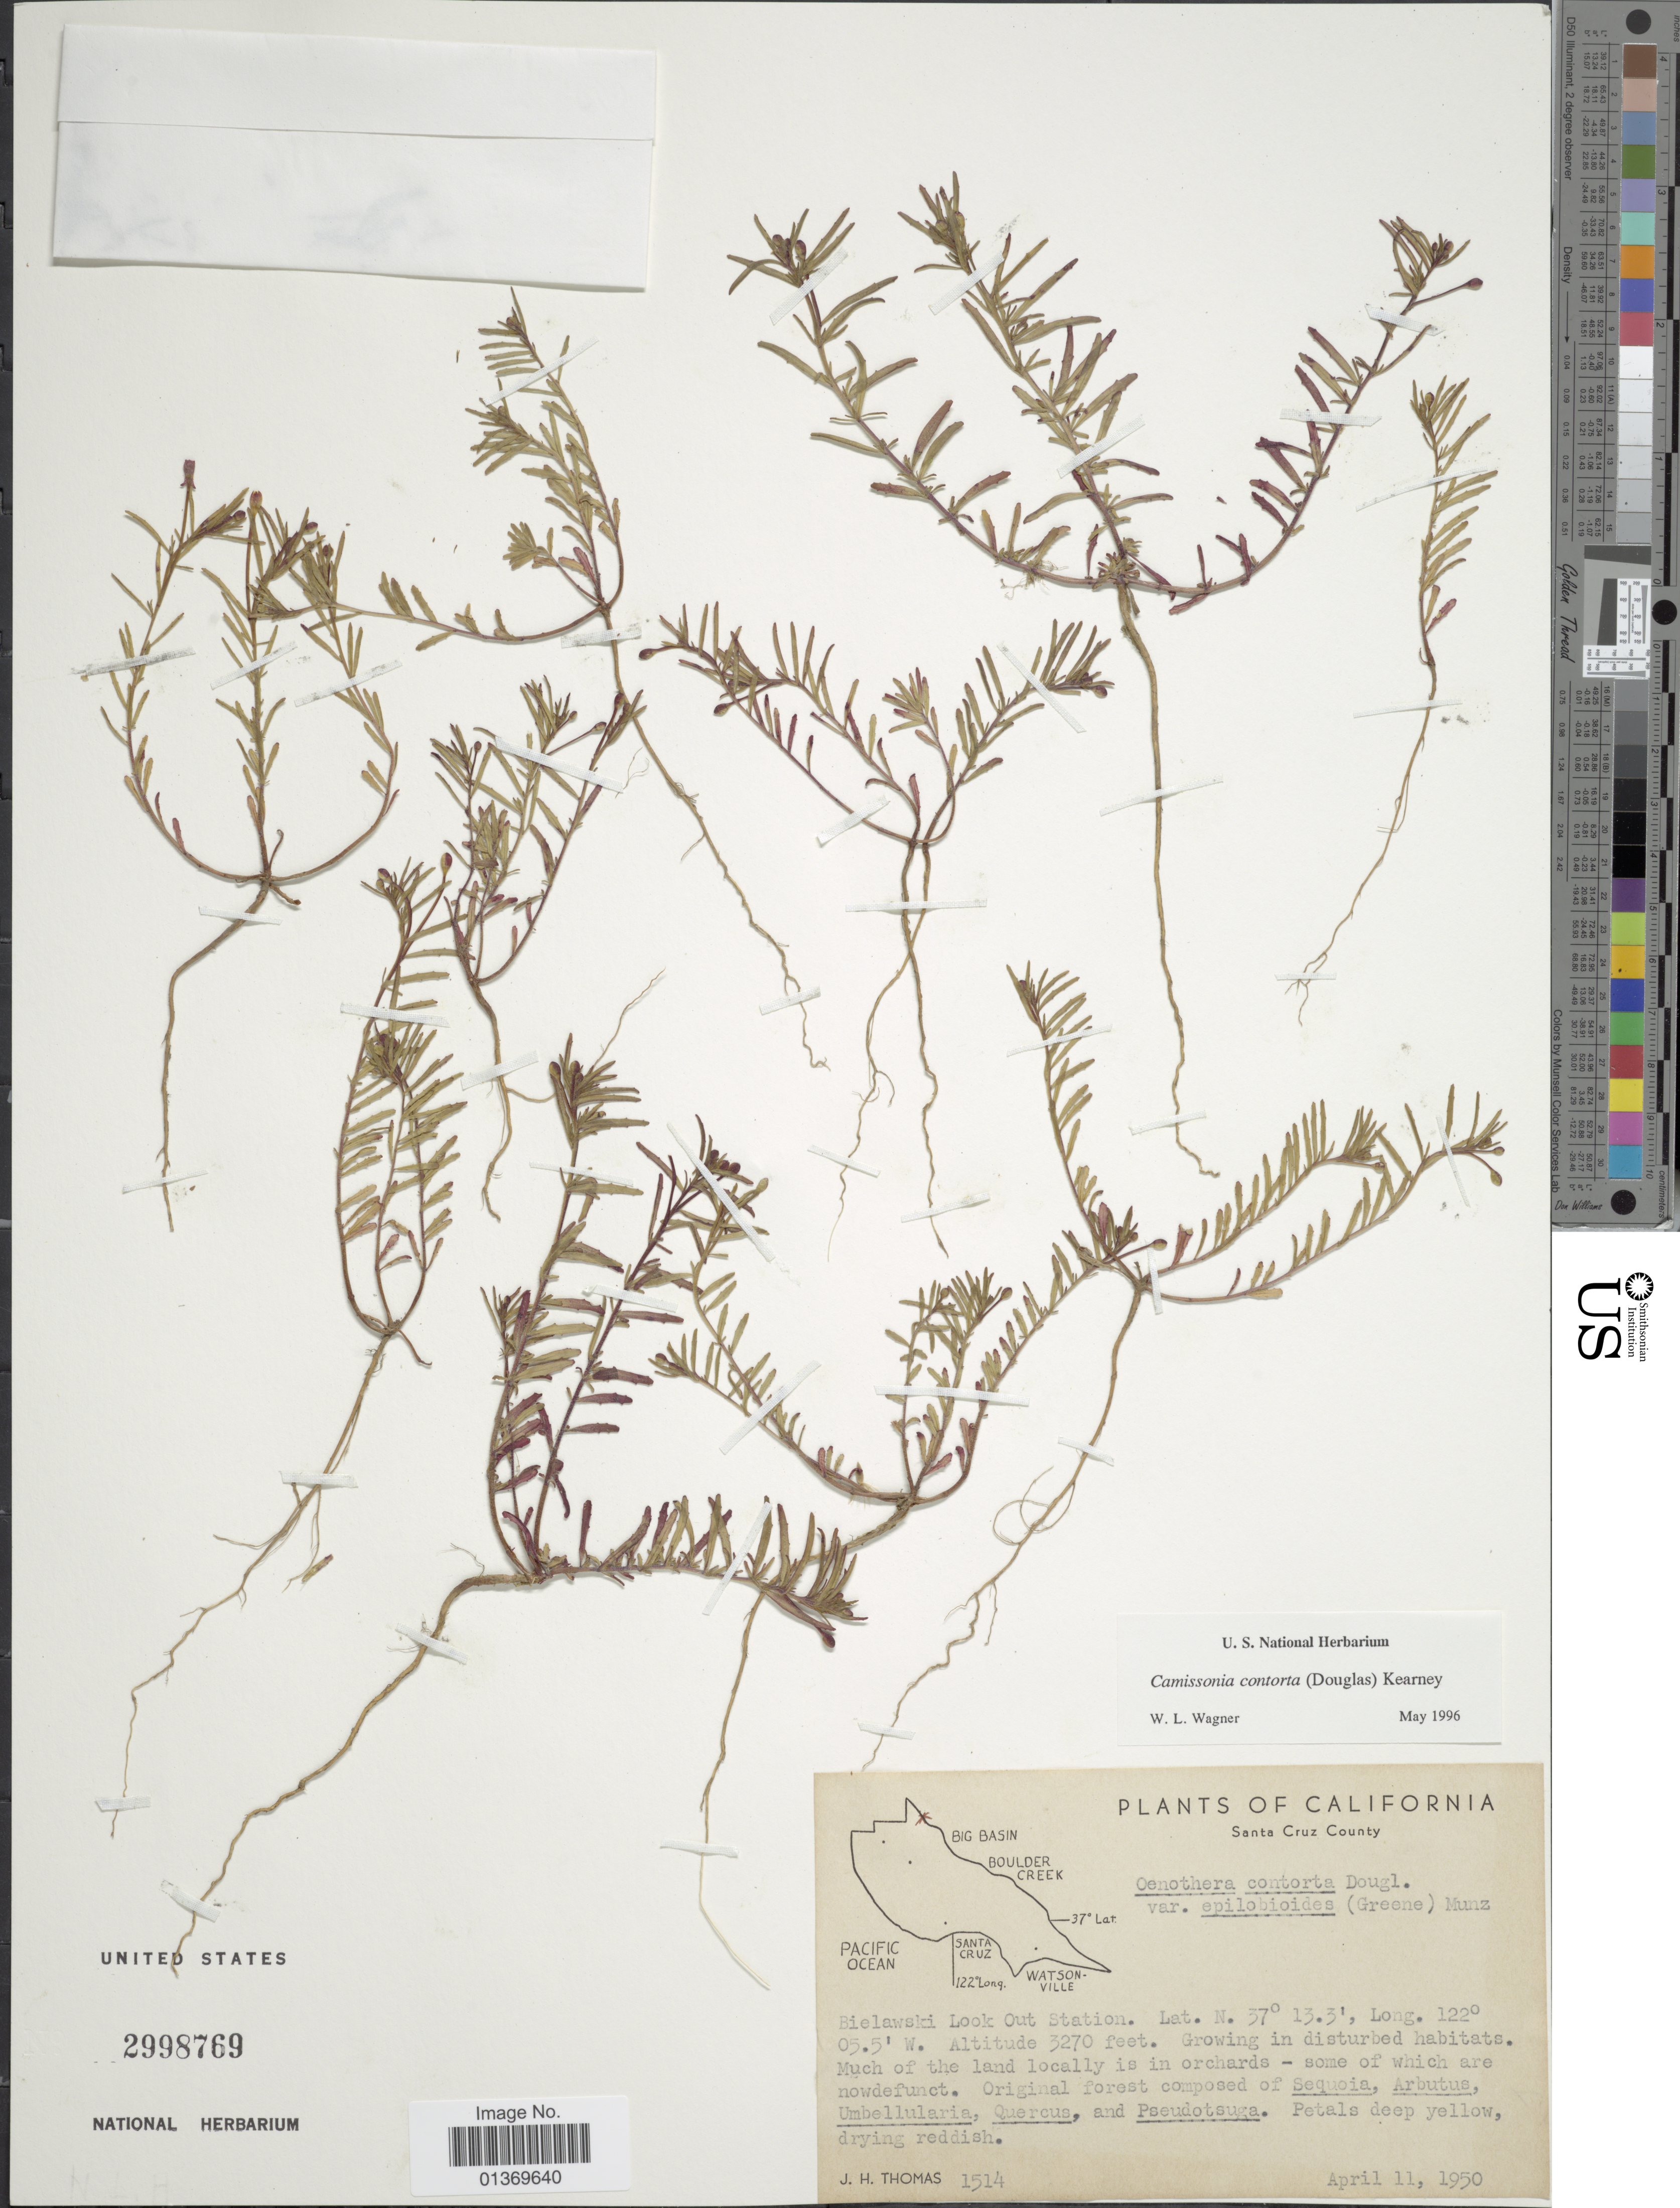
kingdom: Plantae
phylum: Tracheophyta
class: Magnoliopsida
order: Myrtales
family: Onagraceae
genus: Camissonia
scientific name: Camissonia contorta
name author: (Douglas) Kearney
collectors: J. H. Thomas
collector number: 1514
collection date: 1950-04-11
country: United States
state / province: California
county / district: Santa Cruz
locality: Santa Cruz County, Bielawski Look Out Station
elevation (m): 997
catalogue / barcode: US 2998769